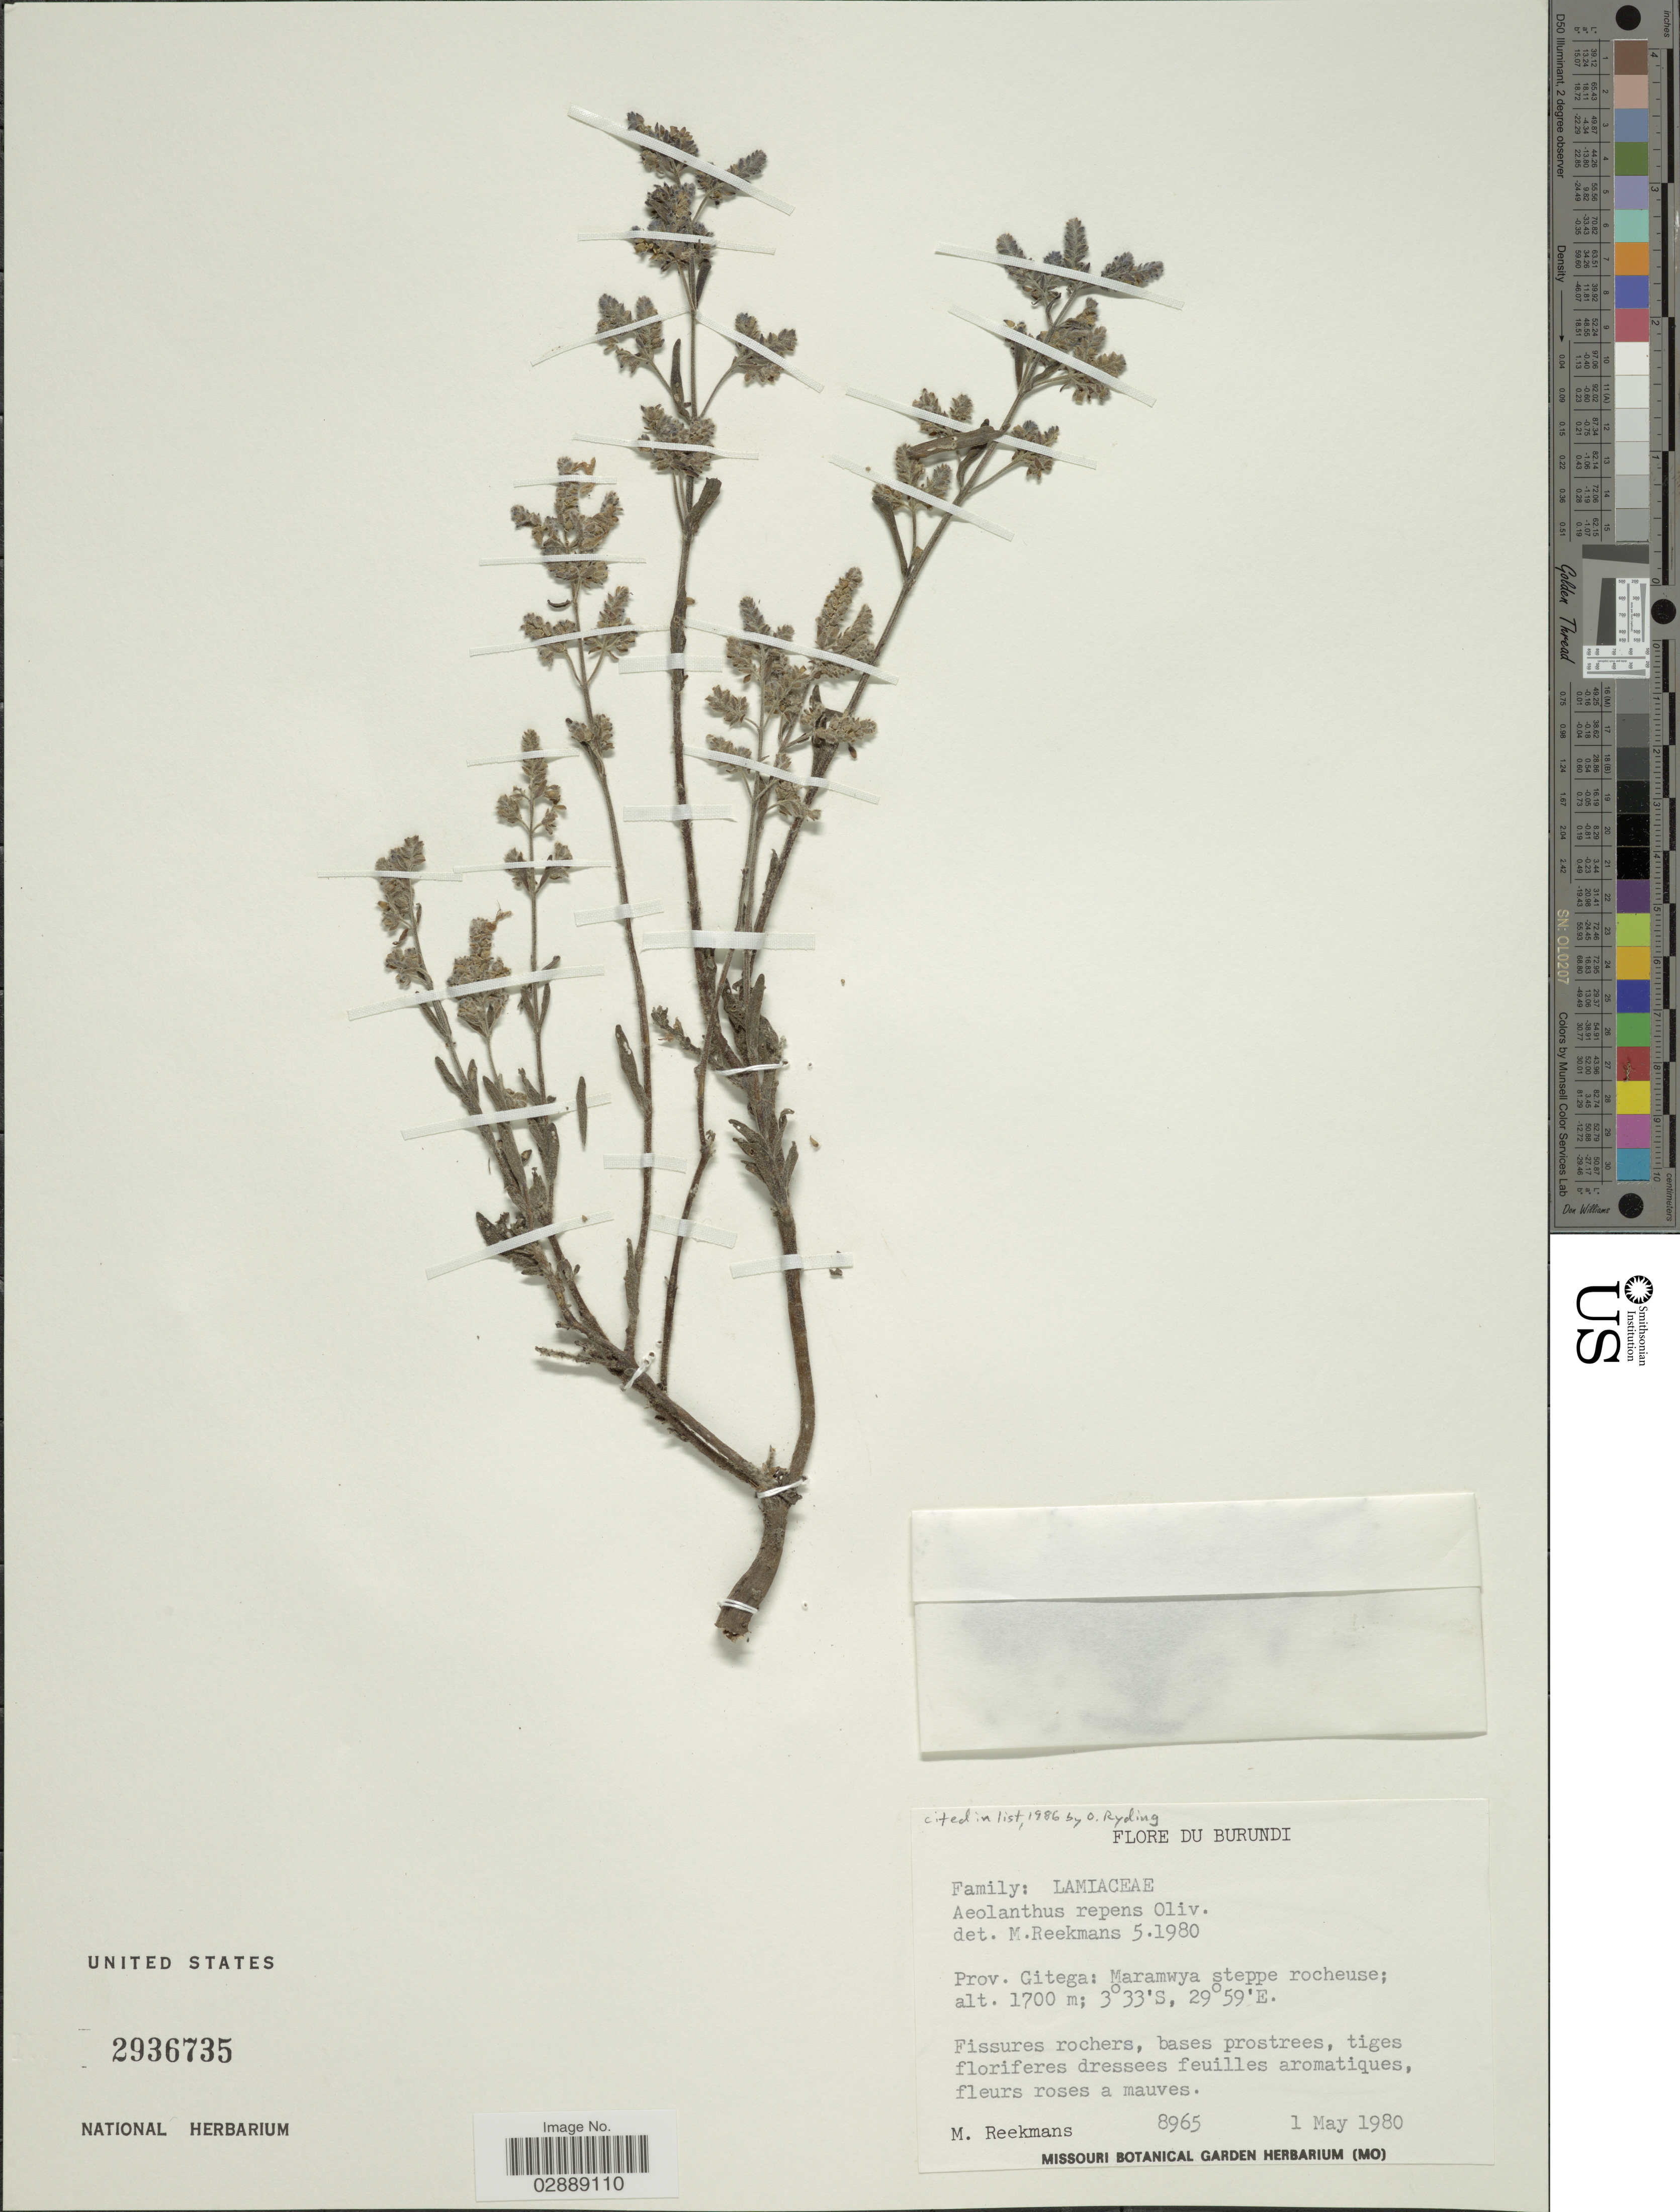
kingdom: Plantae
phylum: Tracheophyta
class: Magnoliopsida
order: Lamiales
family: Lamiaceae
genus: Aeollanthus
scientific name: Aeollanthus repens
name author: Oliv.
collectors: M. Reekmans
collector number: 8965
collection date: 1980-05-01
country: Burundi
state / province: Gitega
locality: Maramwya steppe rocheuse.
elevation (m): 1700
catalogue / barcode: US 2936735